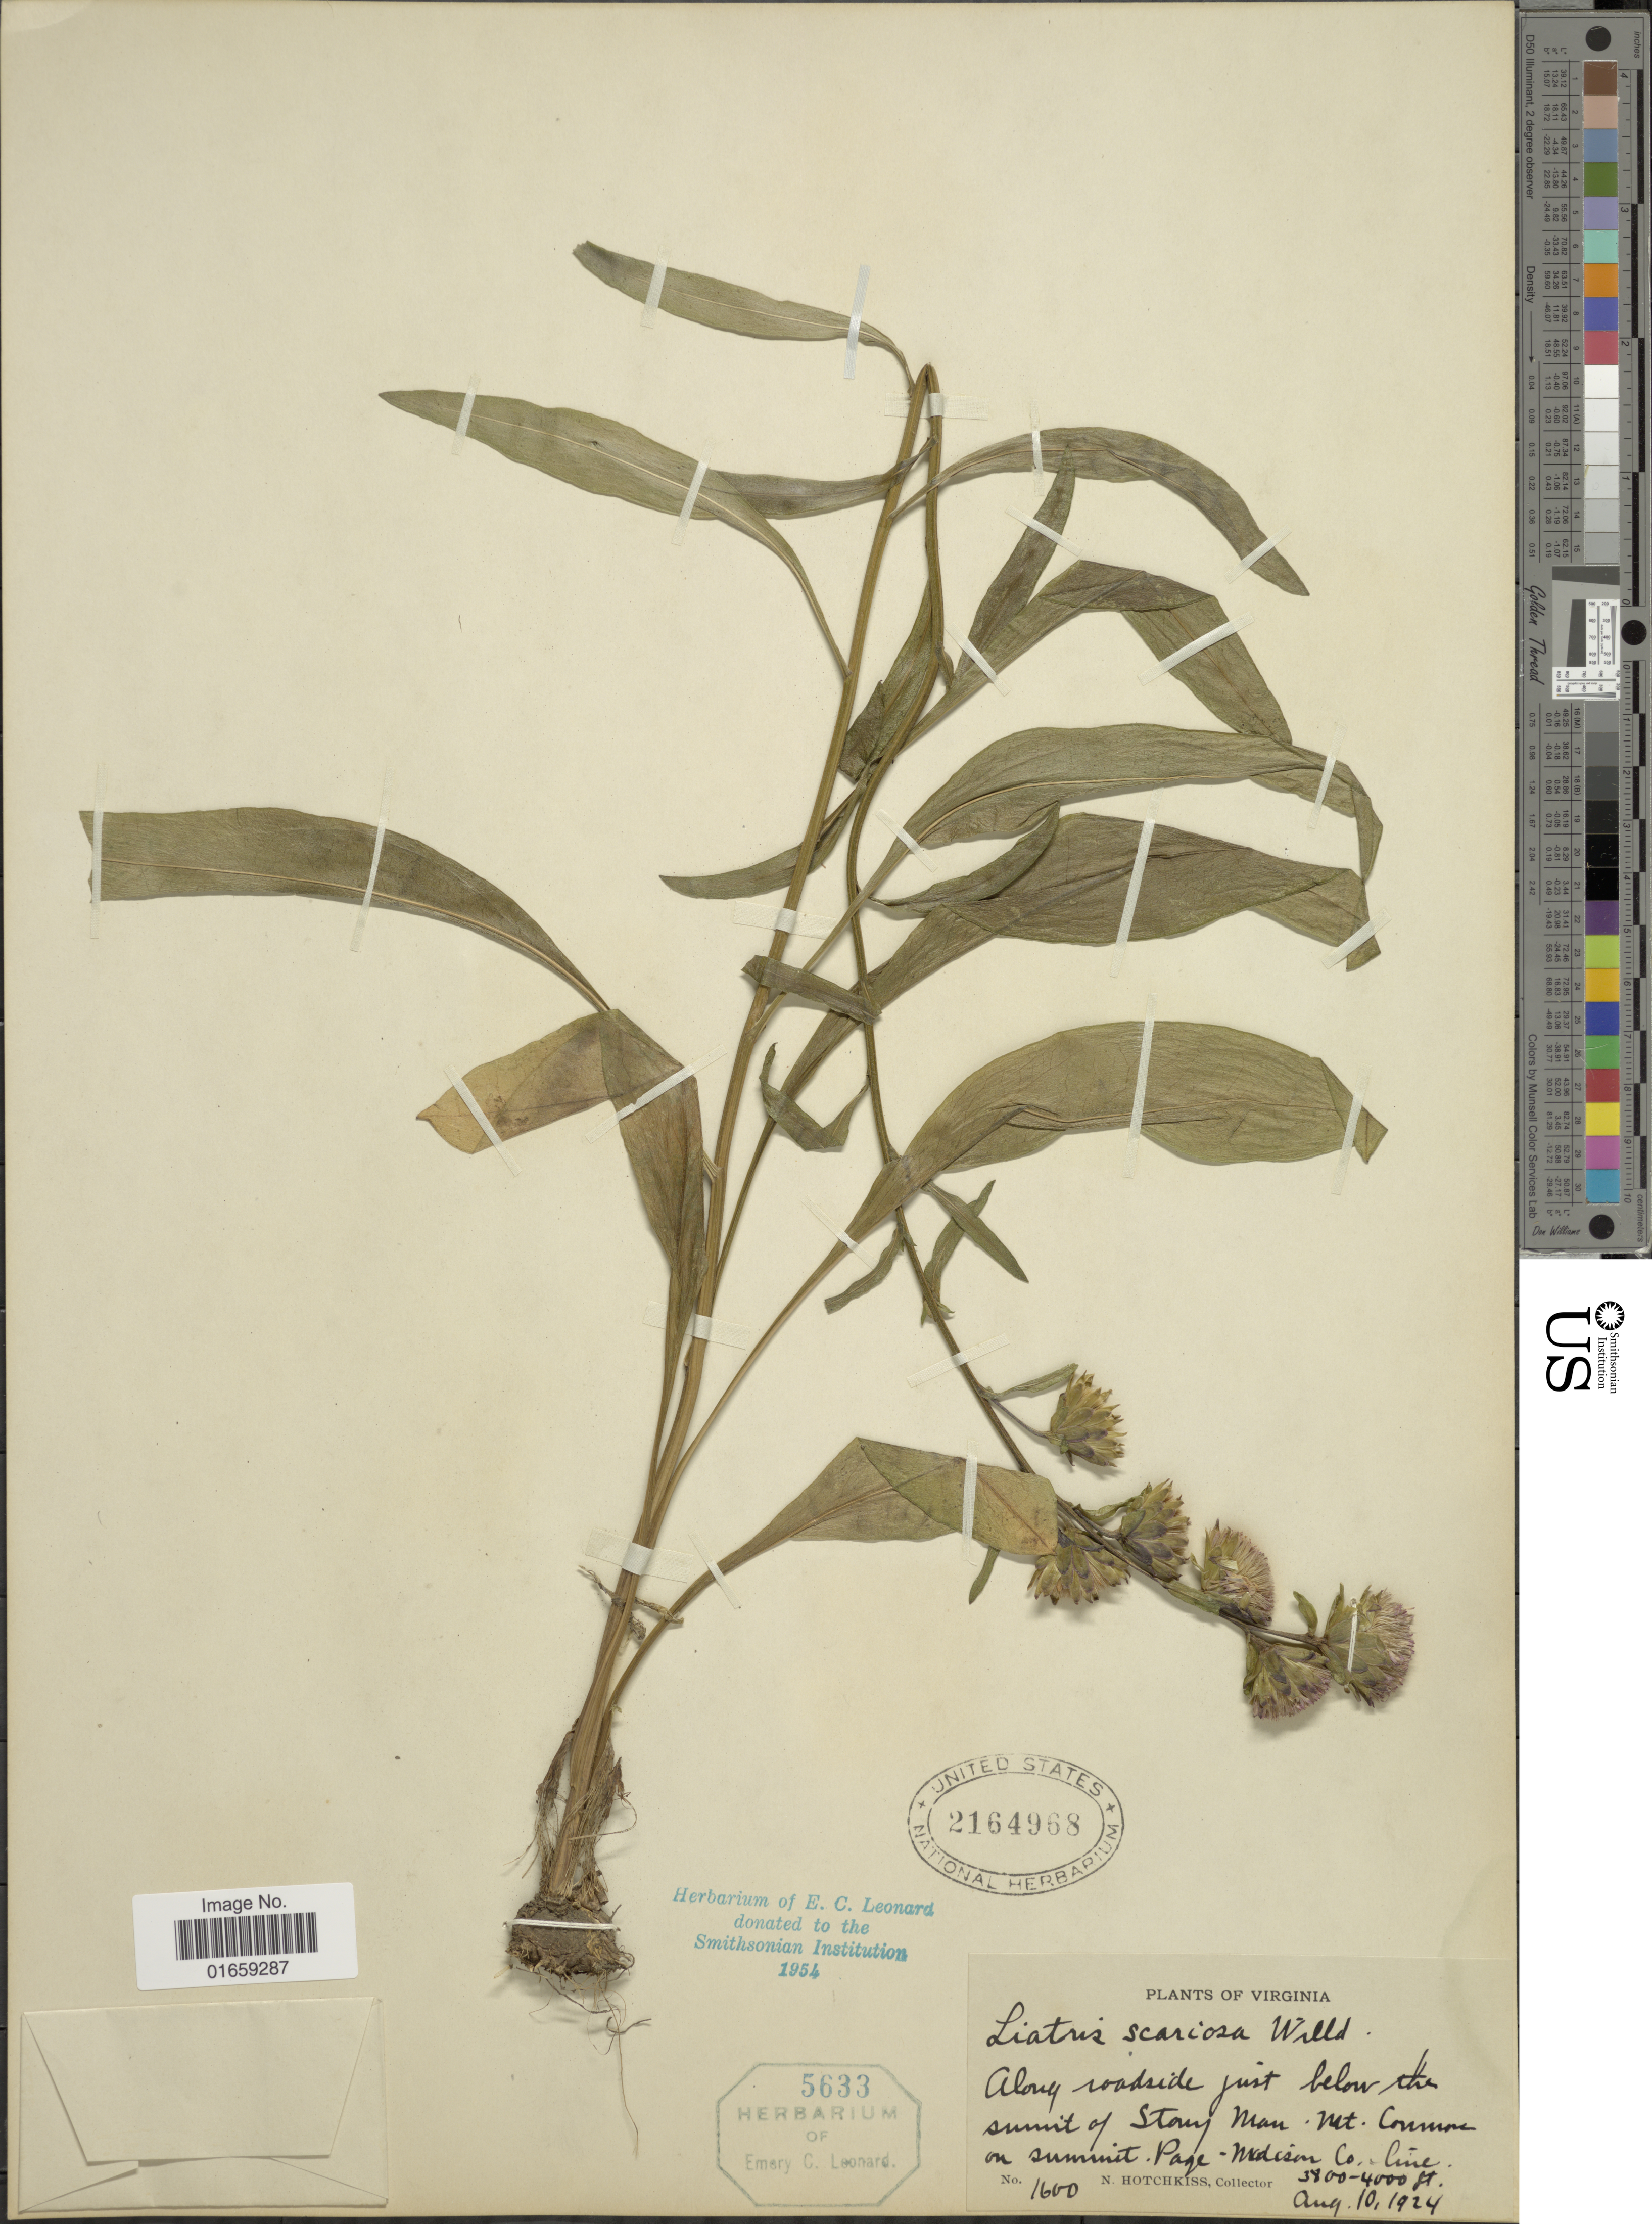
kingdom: Plantae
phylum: Tracheophyta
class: Magnoliopsida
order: Asterales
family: Asteraceae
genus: Liatris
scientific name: Liatris scariosa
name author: (L.) Willd.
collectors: N. Hotchkiss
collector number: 1600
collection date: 1924-08-10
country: United States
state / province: Virginia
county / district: Madison / Page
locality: Along roadside just below the summit of Stony Man Mt. Common on summit, Page-Madison Co. line.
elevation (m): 1158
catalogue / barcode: US 2164968